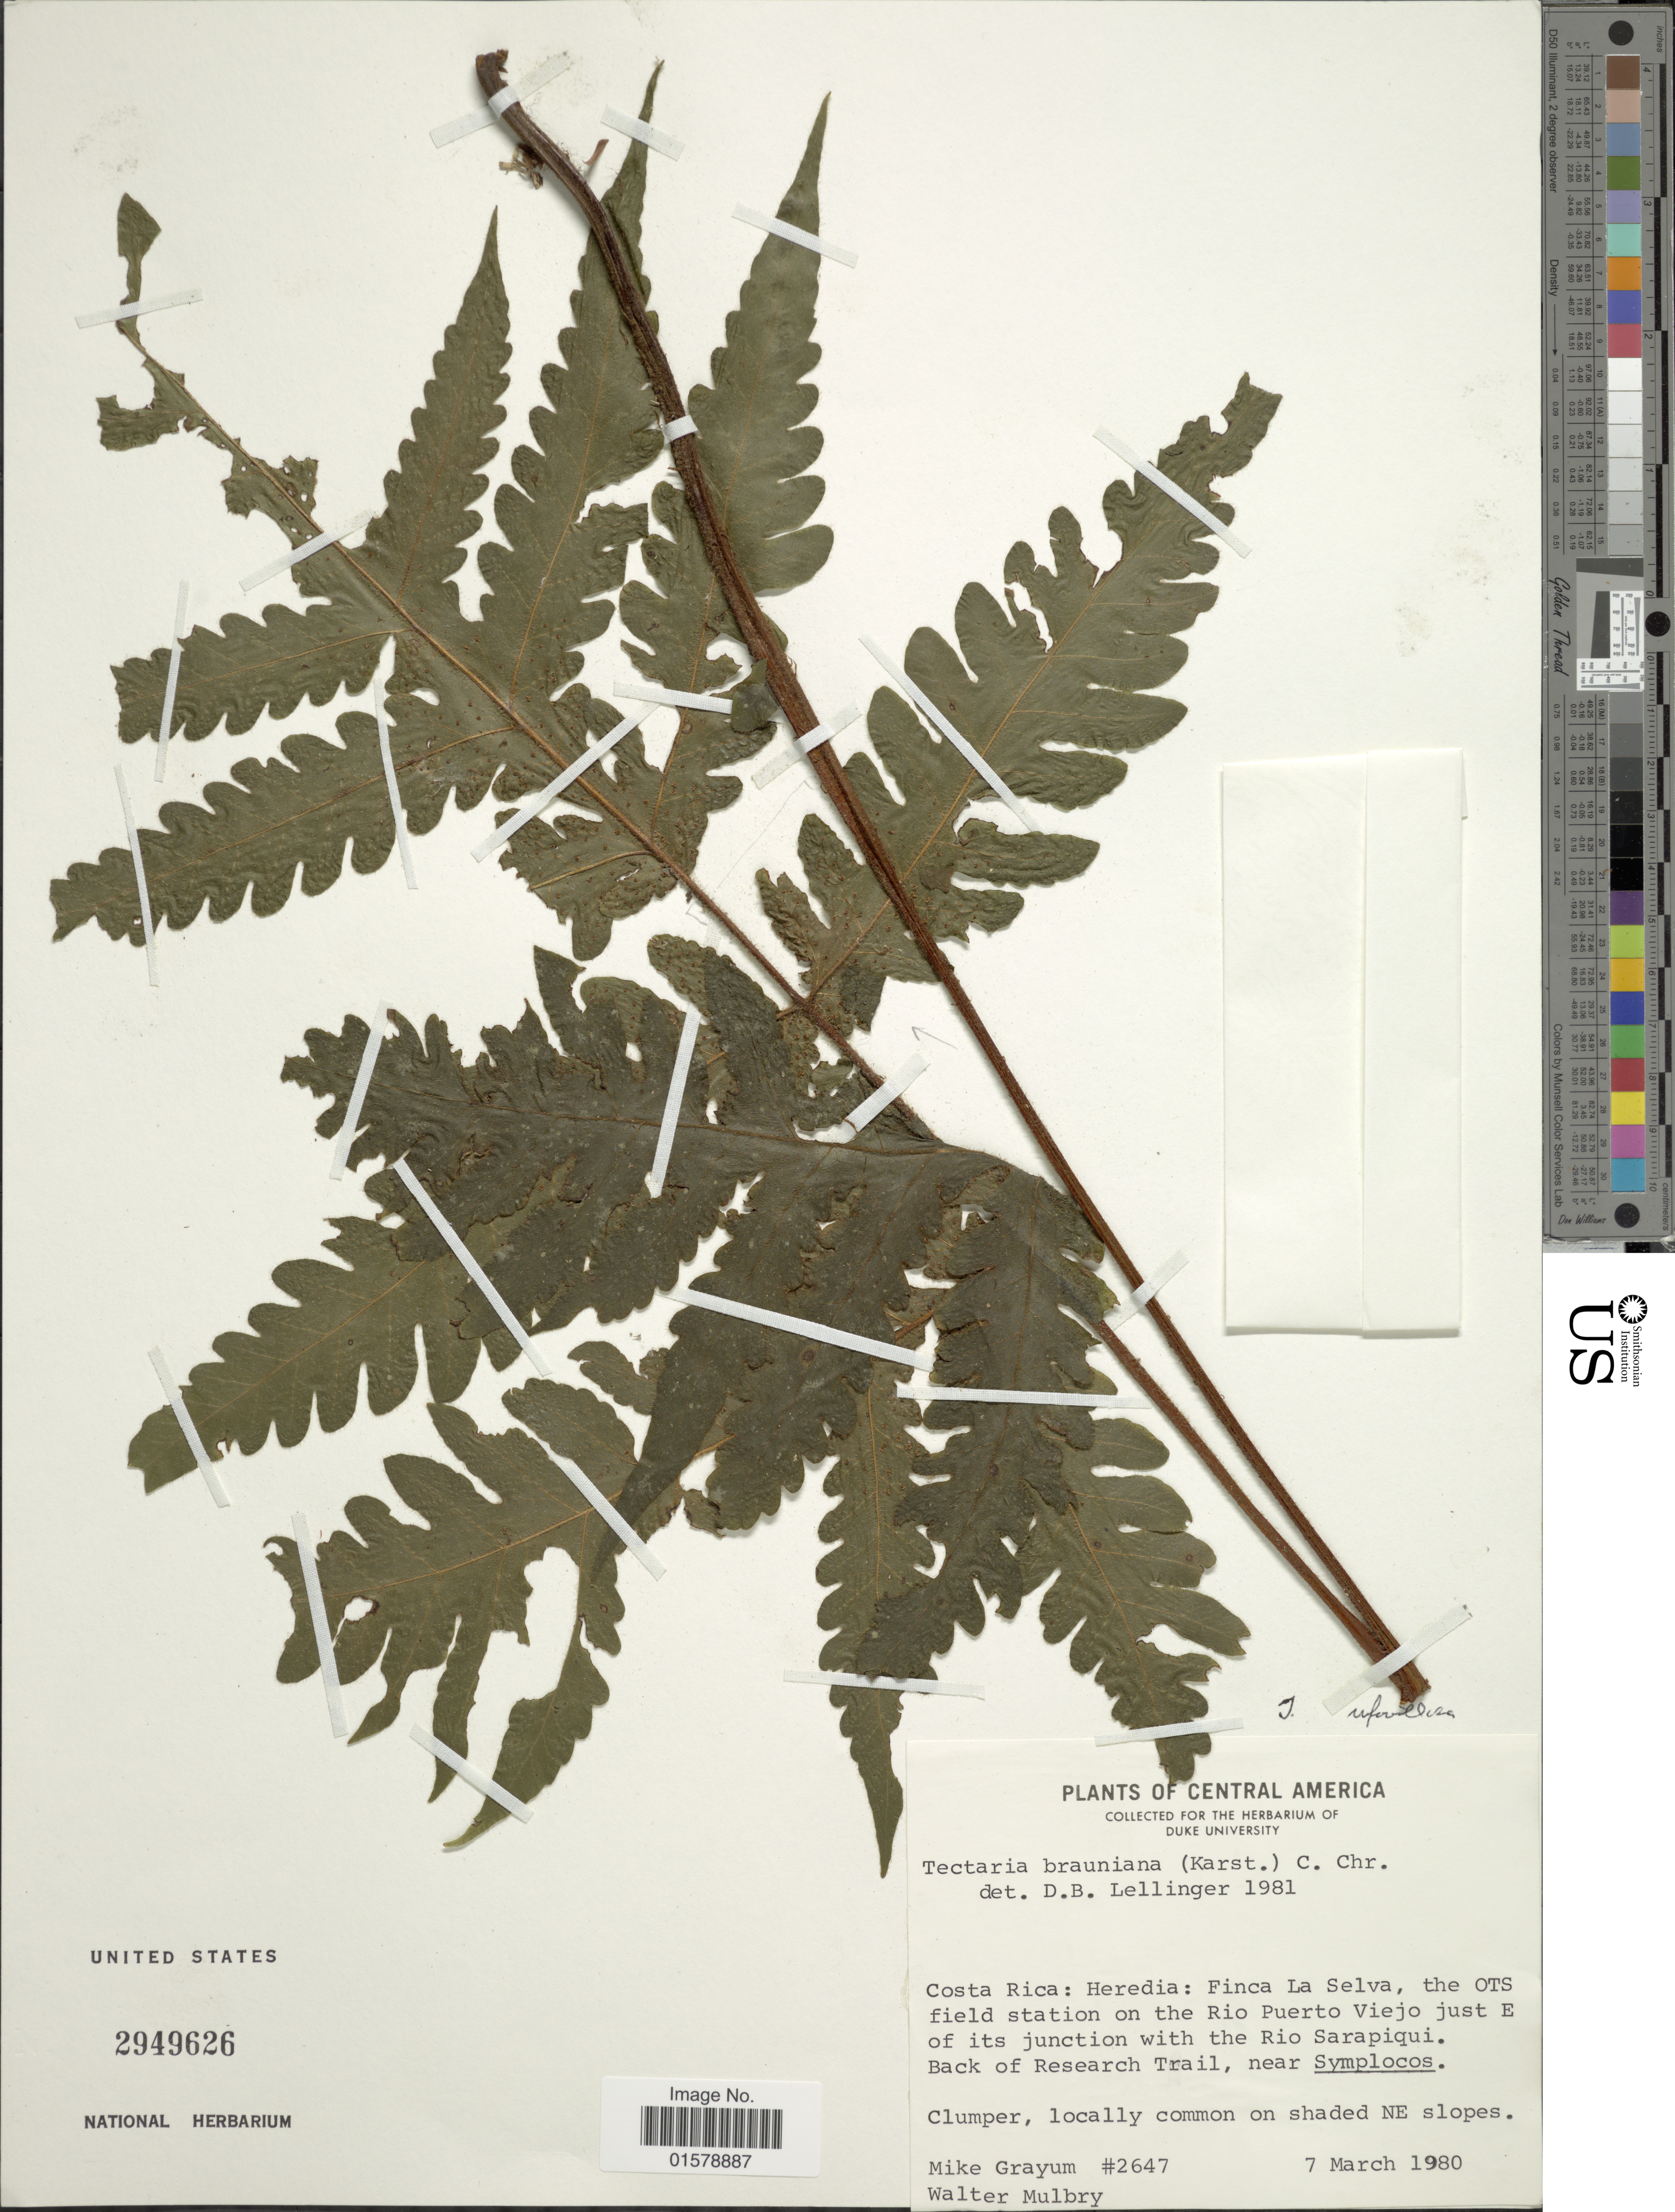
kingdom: Plantae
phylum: Tracheophyta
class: Polypodiopsida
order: Polypodiales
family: Tectariaceae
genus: Tectaria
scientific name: Tectaria rufovillosa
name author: (Rosenst.) C. Chr.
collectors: M. H. Grayum & W. Mulbry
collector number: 2647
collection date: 1980-03-07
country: Costa Rica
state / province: Heredia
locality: Finca La Selva, the OTS field station on the Rio Puerto Viejo just E of its junction with the Rio Sarapiqui, Back of Research Trail, Near Symplocos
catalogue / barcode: US 2949626